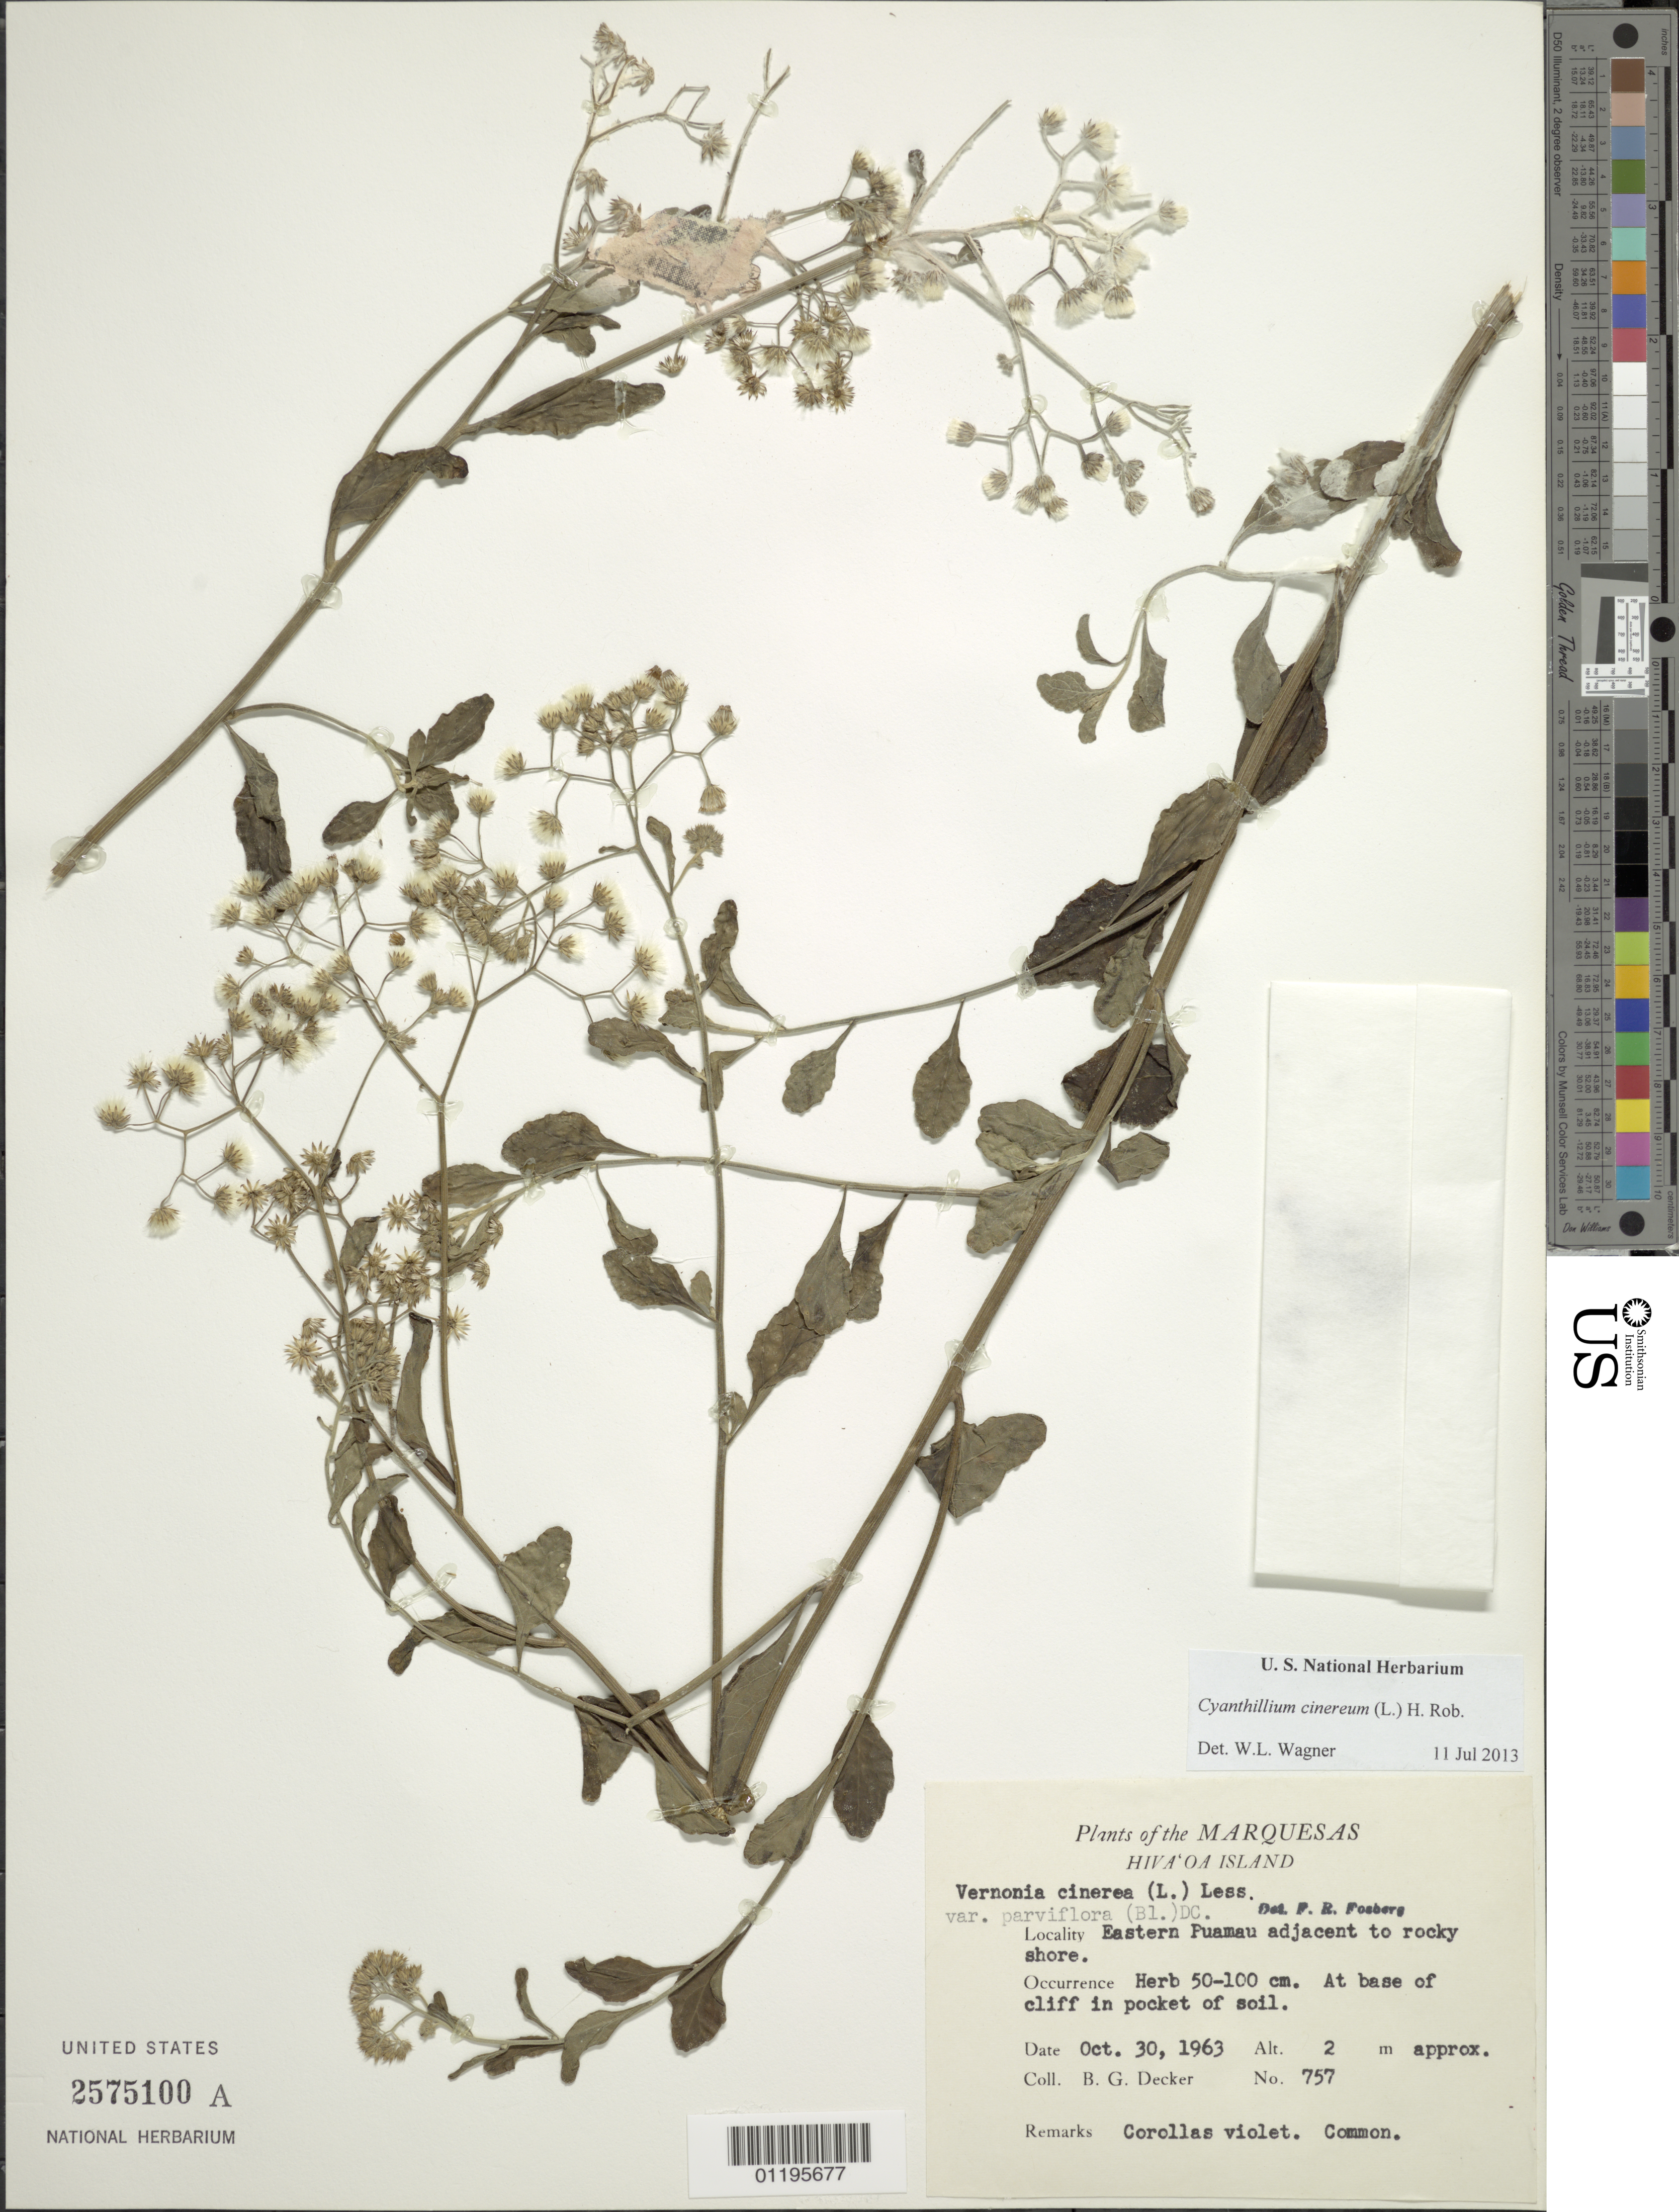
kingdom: Plantae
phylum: Tracheophyta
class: Magnoliopsida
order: Asterales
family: Asteraceae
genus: Cyanthillium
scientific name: Cyanthillium cinereum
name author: (L.) H. Rob.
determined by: Wagner, W. L., (BOT), Smithsonian Institution - National Museum of Natural History (UNITED STATES)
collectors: B. G. Decker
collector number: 757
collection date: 1963-10-30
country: French Polynesia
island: Hiva Oa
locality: Eastern Puamau, adjacent to rocky shore, at base of cliff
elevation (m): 2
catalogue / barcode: US 2575100A